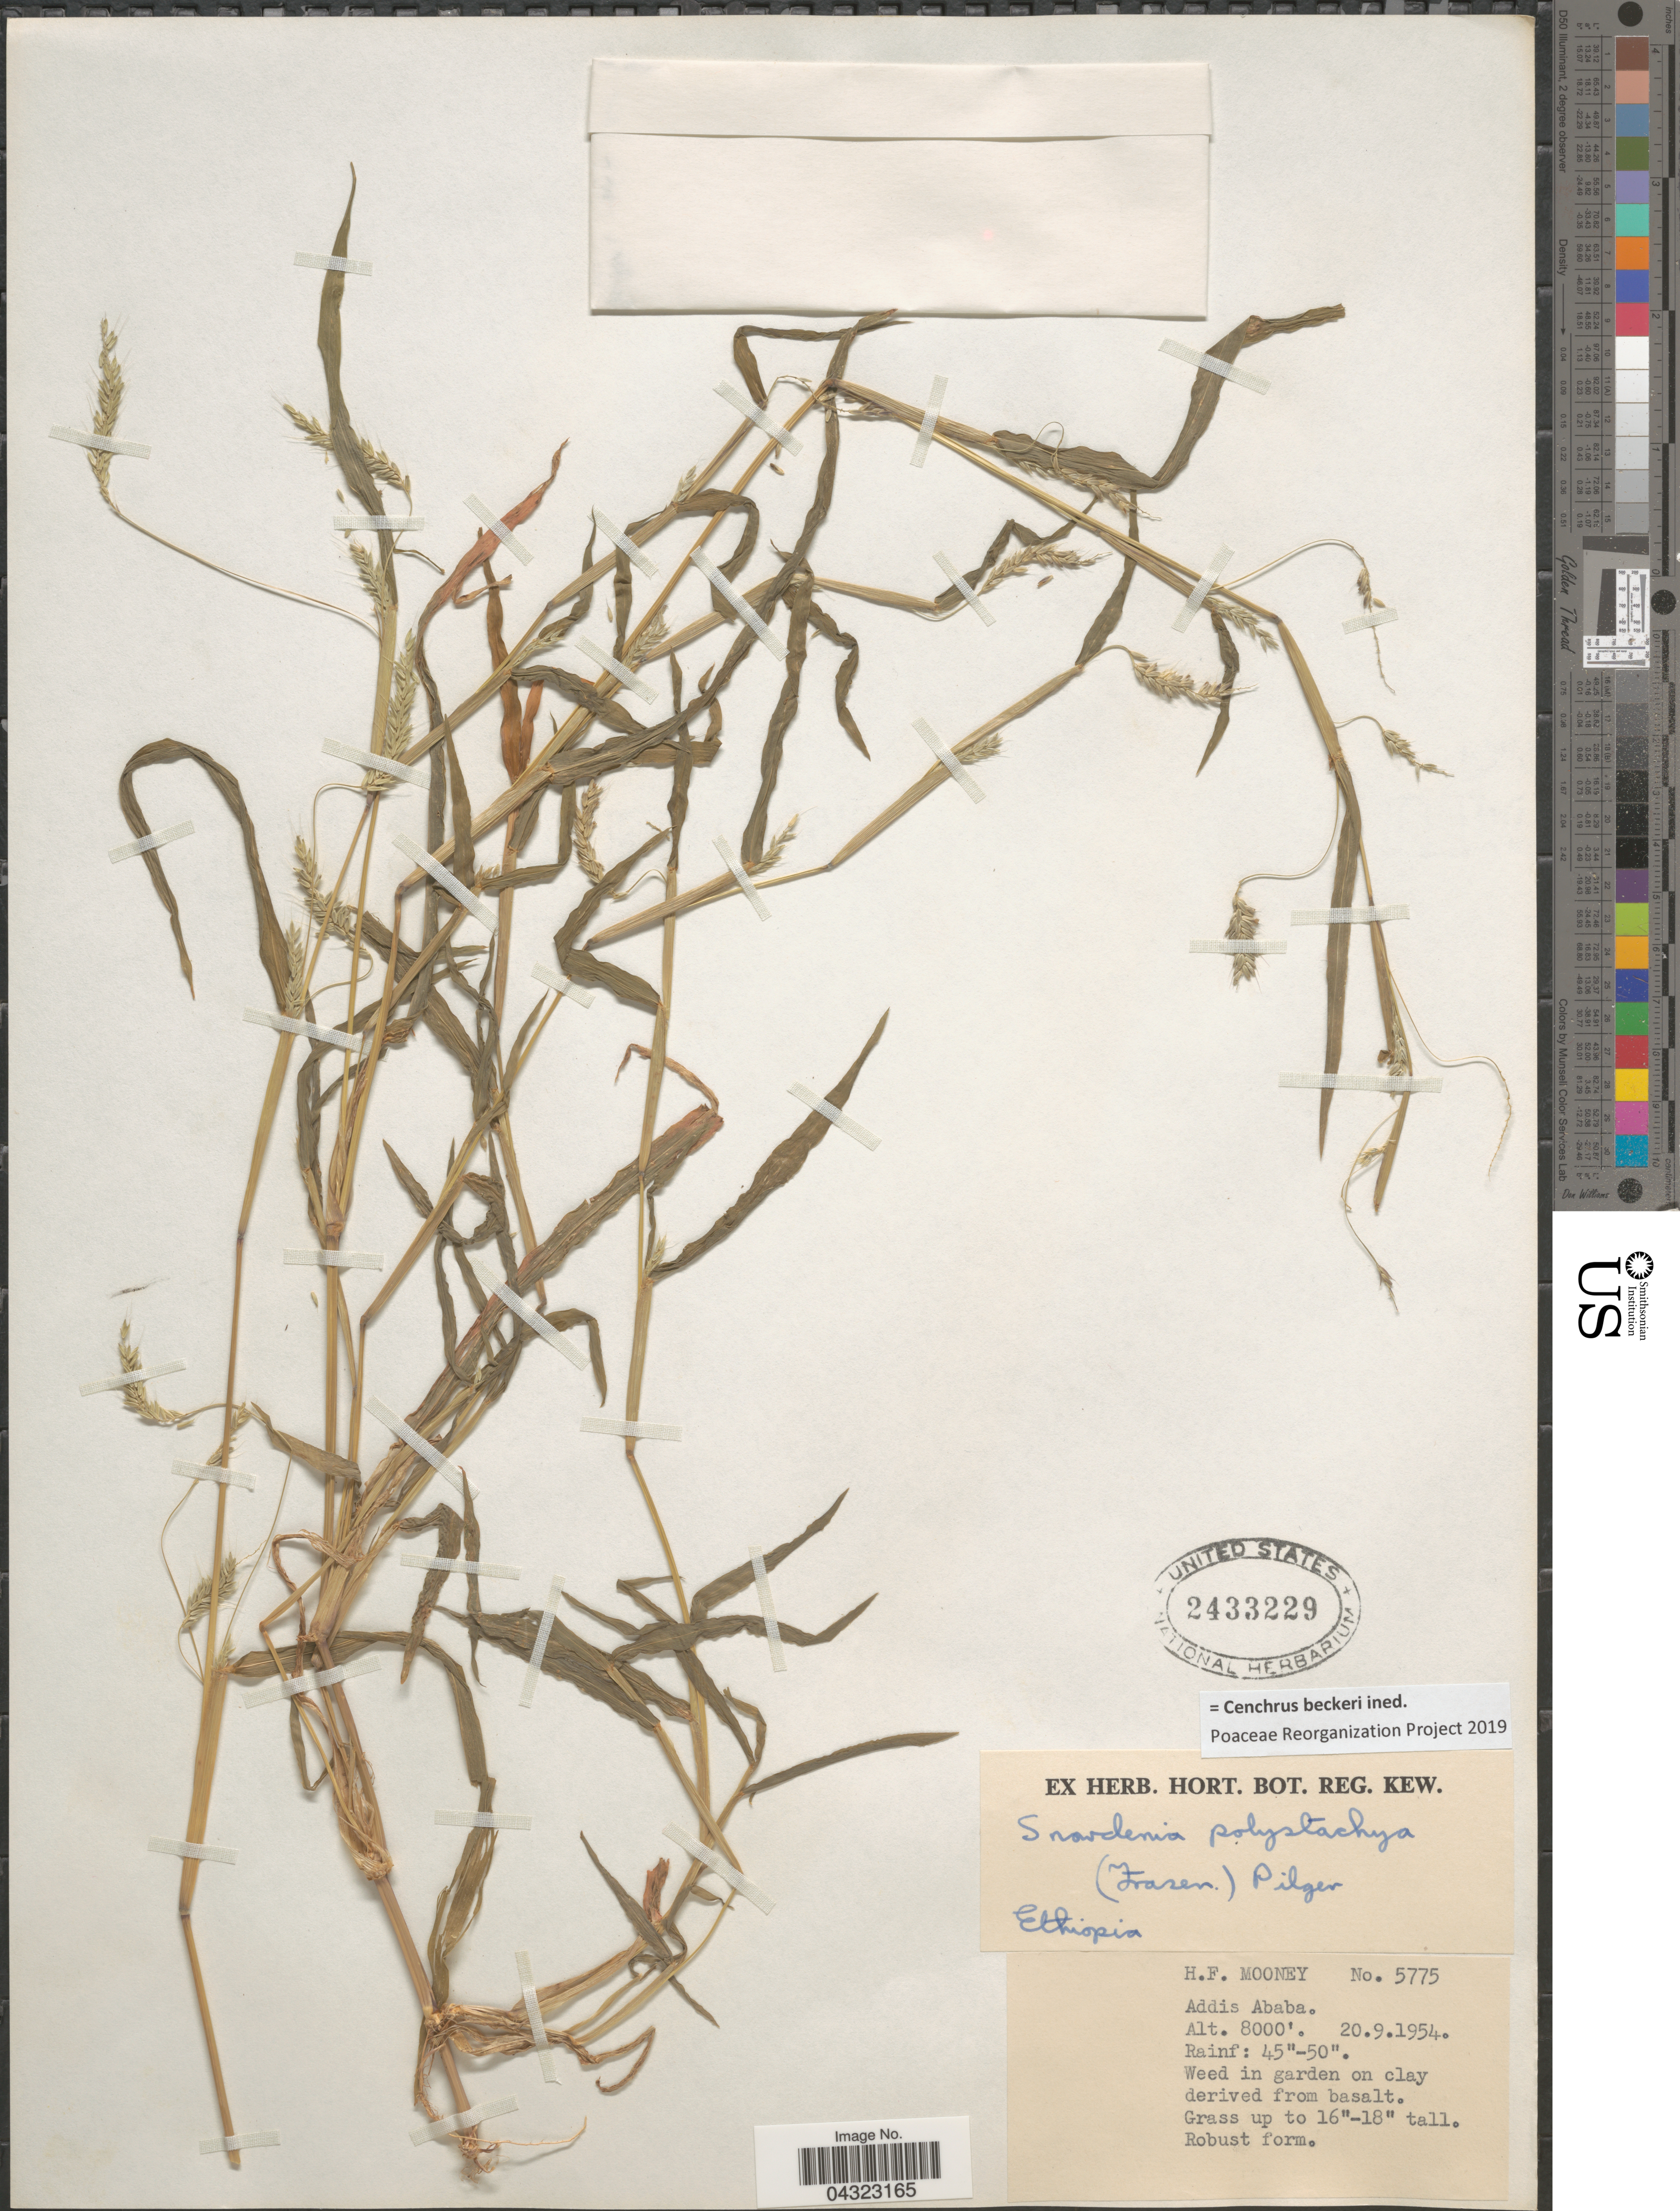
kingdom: Plantae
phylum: Tracheophyta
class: Liliopsida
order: Poales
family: Poaceae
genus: Cenchrus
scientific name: Cenchrus beckerii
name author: ined prp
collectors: H. Mooney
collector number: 5775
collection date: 1954-09-20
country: Ethiopia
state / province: Addis Ababa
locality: Addis Adaba.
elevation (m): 2438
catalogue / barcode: US 2433229